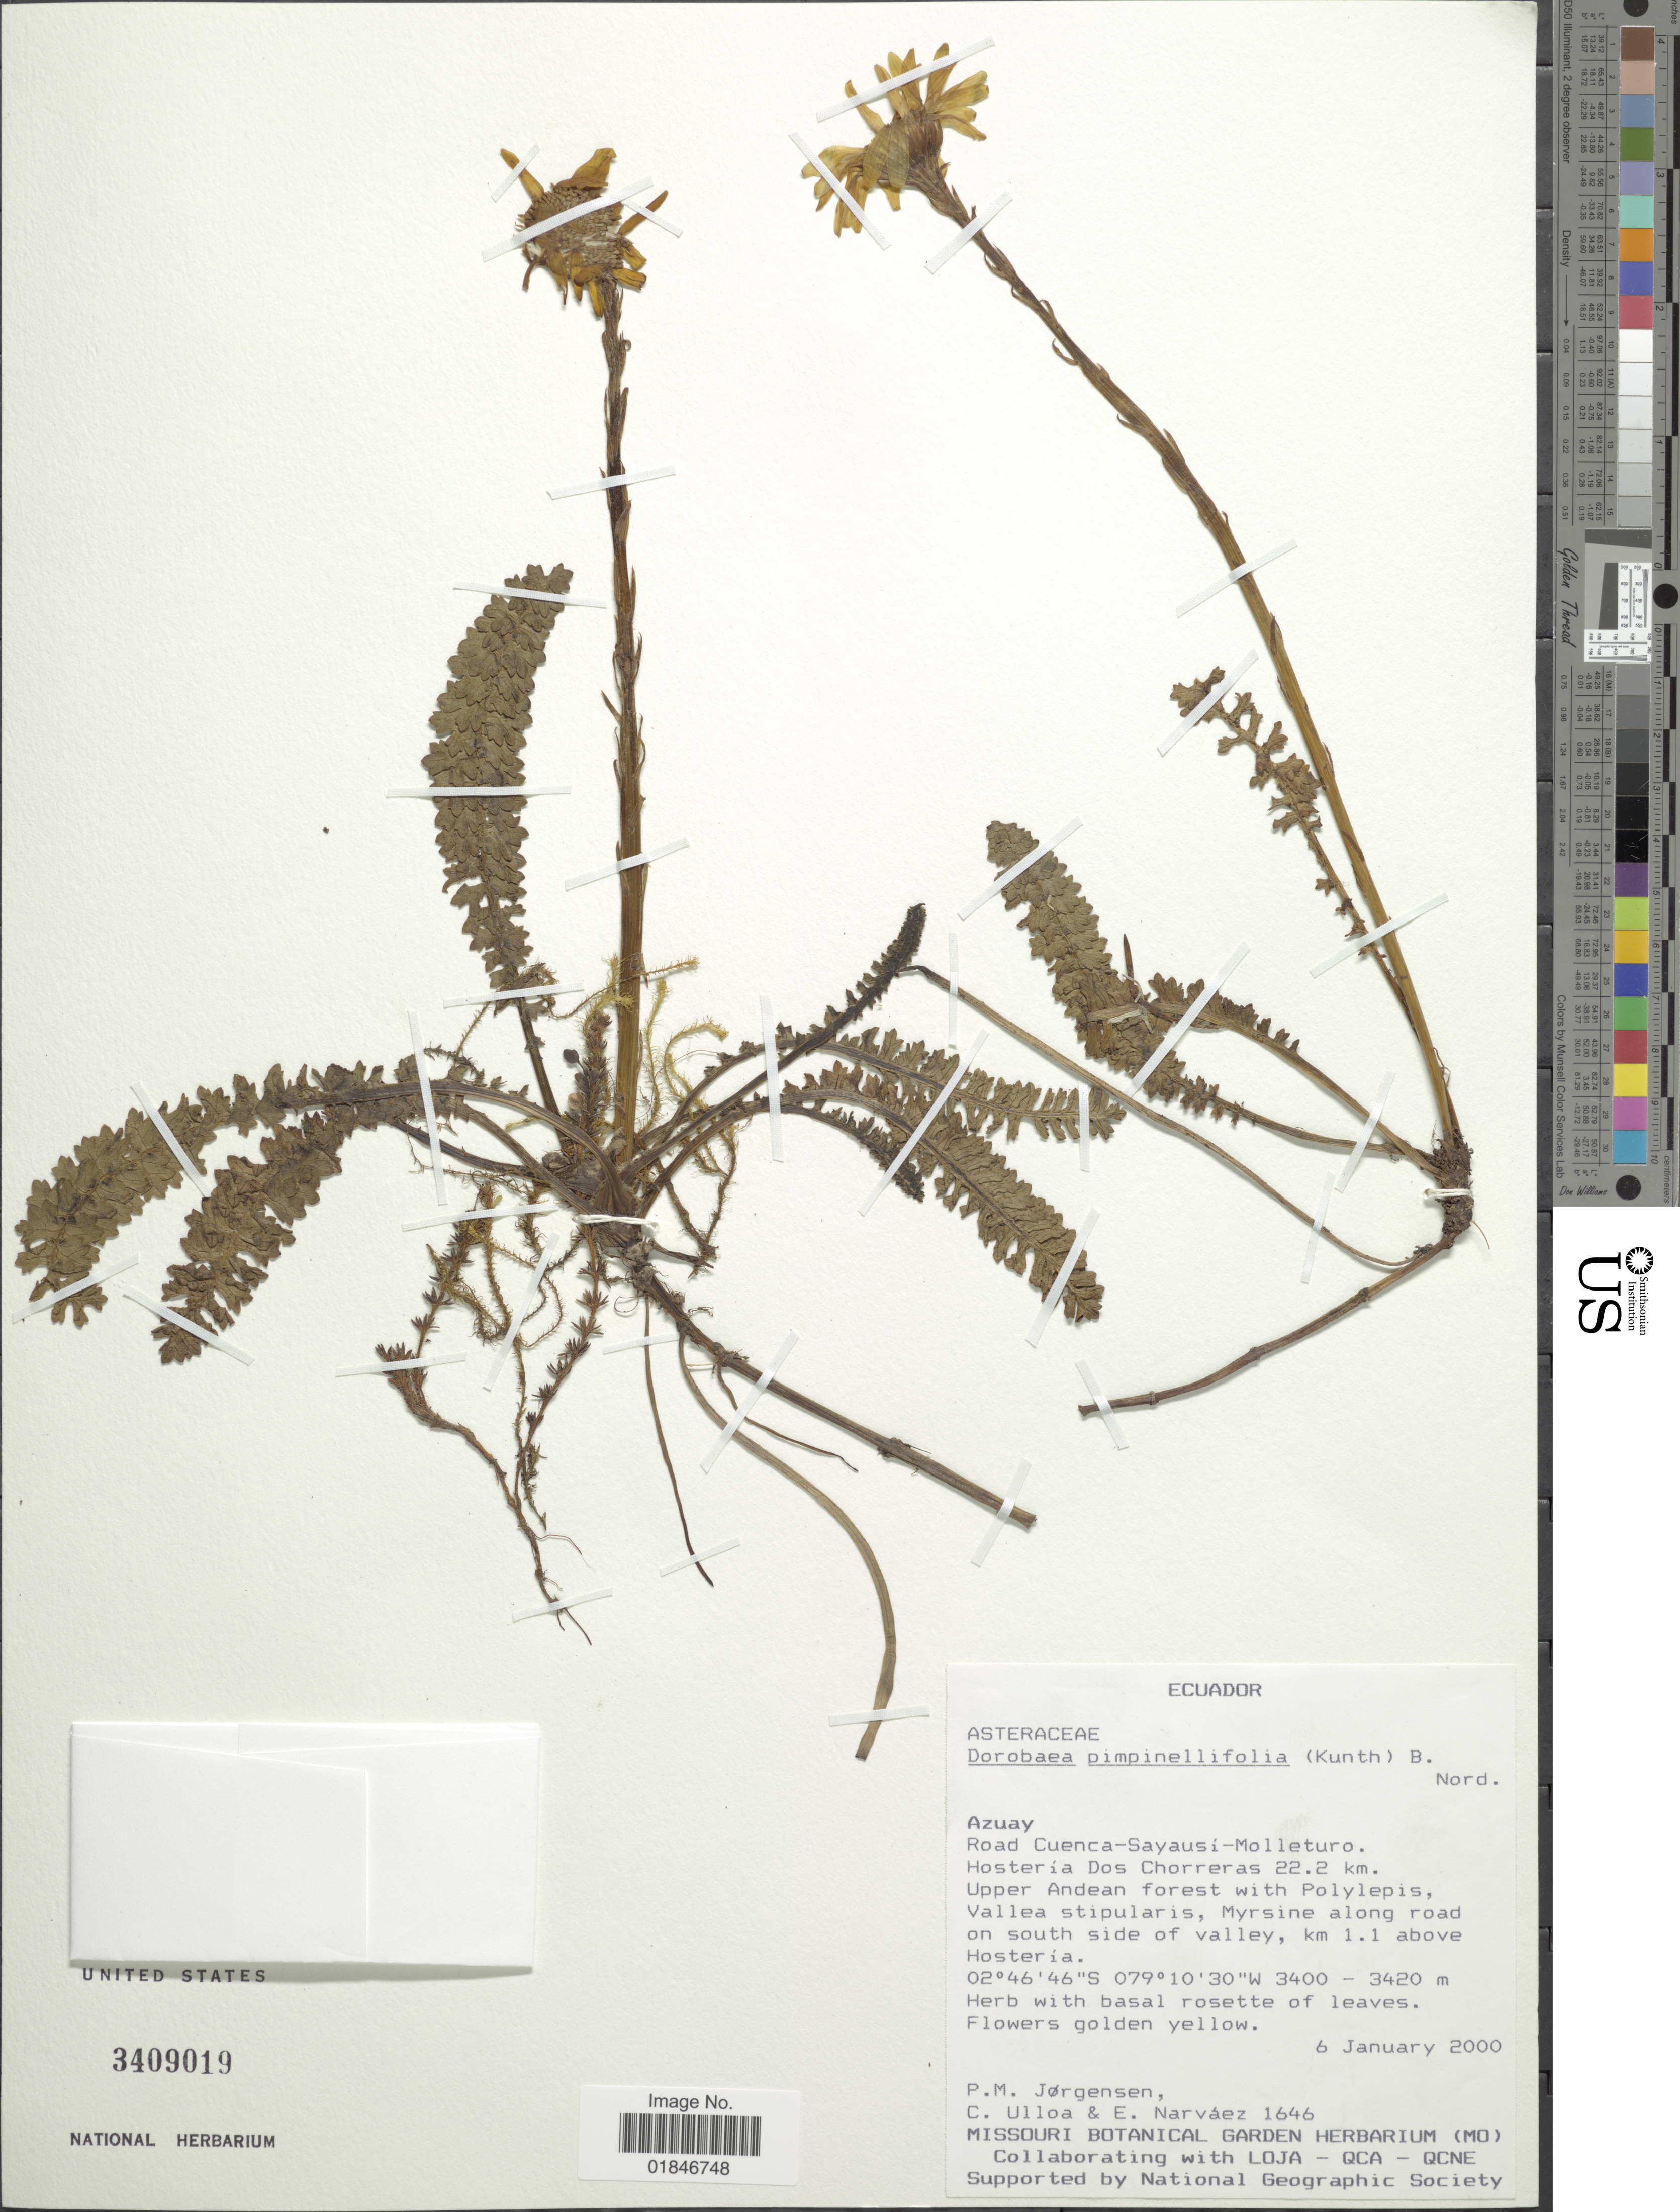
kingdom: Plantae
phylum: Tracheophyta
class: Magnoliopsida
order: Asterales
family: Asteraceae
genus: Dorobaea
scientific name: Dorobaea pimpinellifolia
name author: (Kunth) B. Nord.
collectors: P. Jørgensen, C. Ulloa & E. Narváez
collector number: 1646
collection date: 2000-01-06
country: Ecuador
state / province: Azuay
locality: Azuay, Road-Cuenca-Sayausi-Molleturo Hosetria Dos Chorreras 22.2 km. Upper Andean forest.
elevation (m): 3400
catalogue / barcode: US 3409019